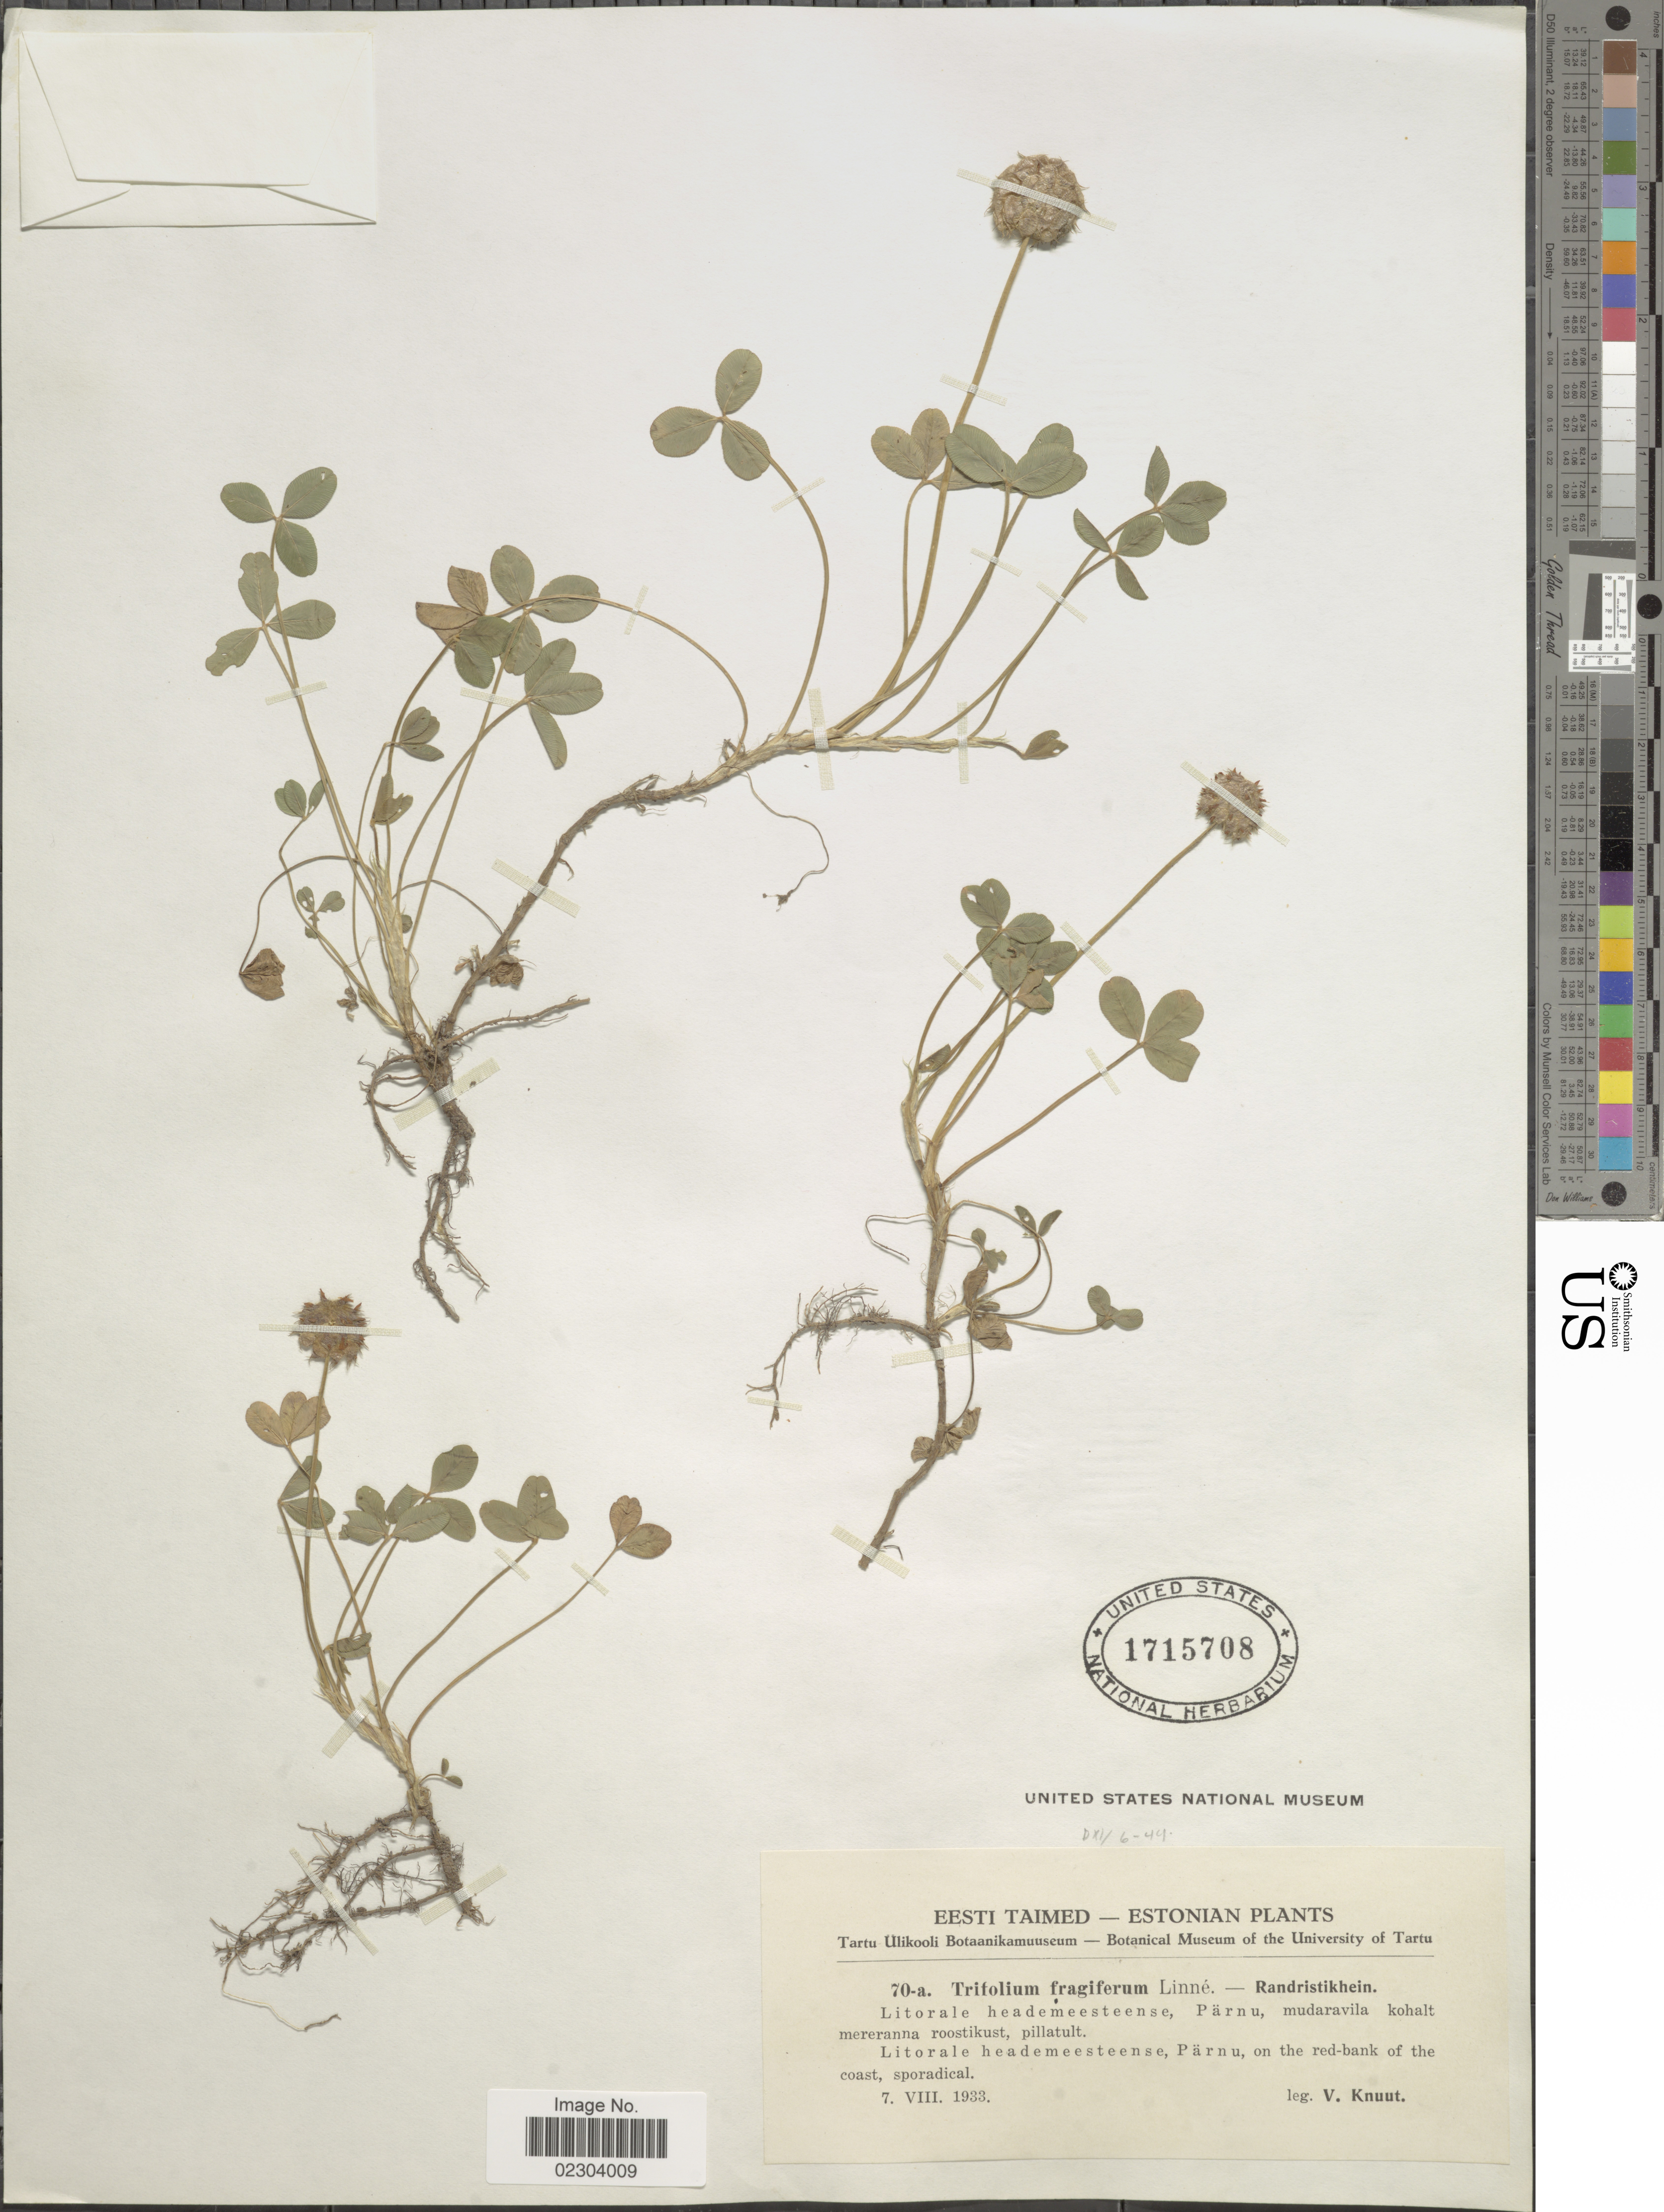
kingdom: Plantae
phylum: Tracheophyta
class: Magnoliopsida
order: Fabales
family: Fabaceae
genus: Trifolium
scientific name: Trifolium fragiferum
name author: L.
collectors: V. Knuut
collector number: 70-a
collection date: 1933-08-07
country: Estonia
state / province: Pärnumaa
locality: Eesti Taimed, Litorale heademeesteense, on the red-bank of the coast, sporadical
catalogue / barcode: US 1715708